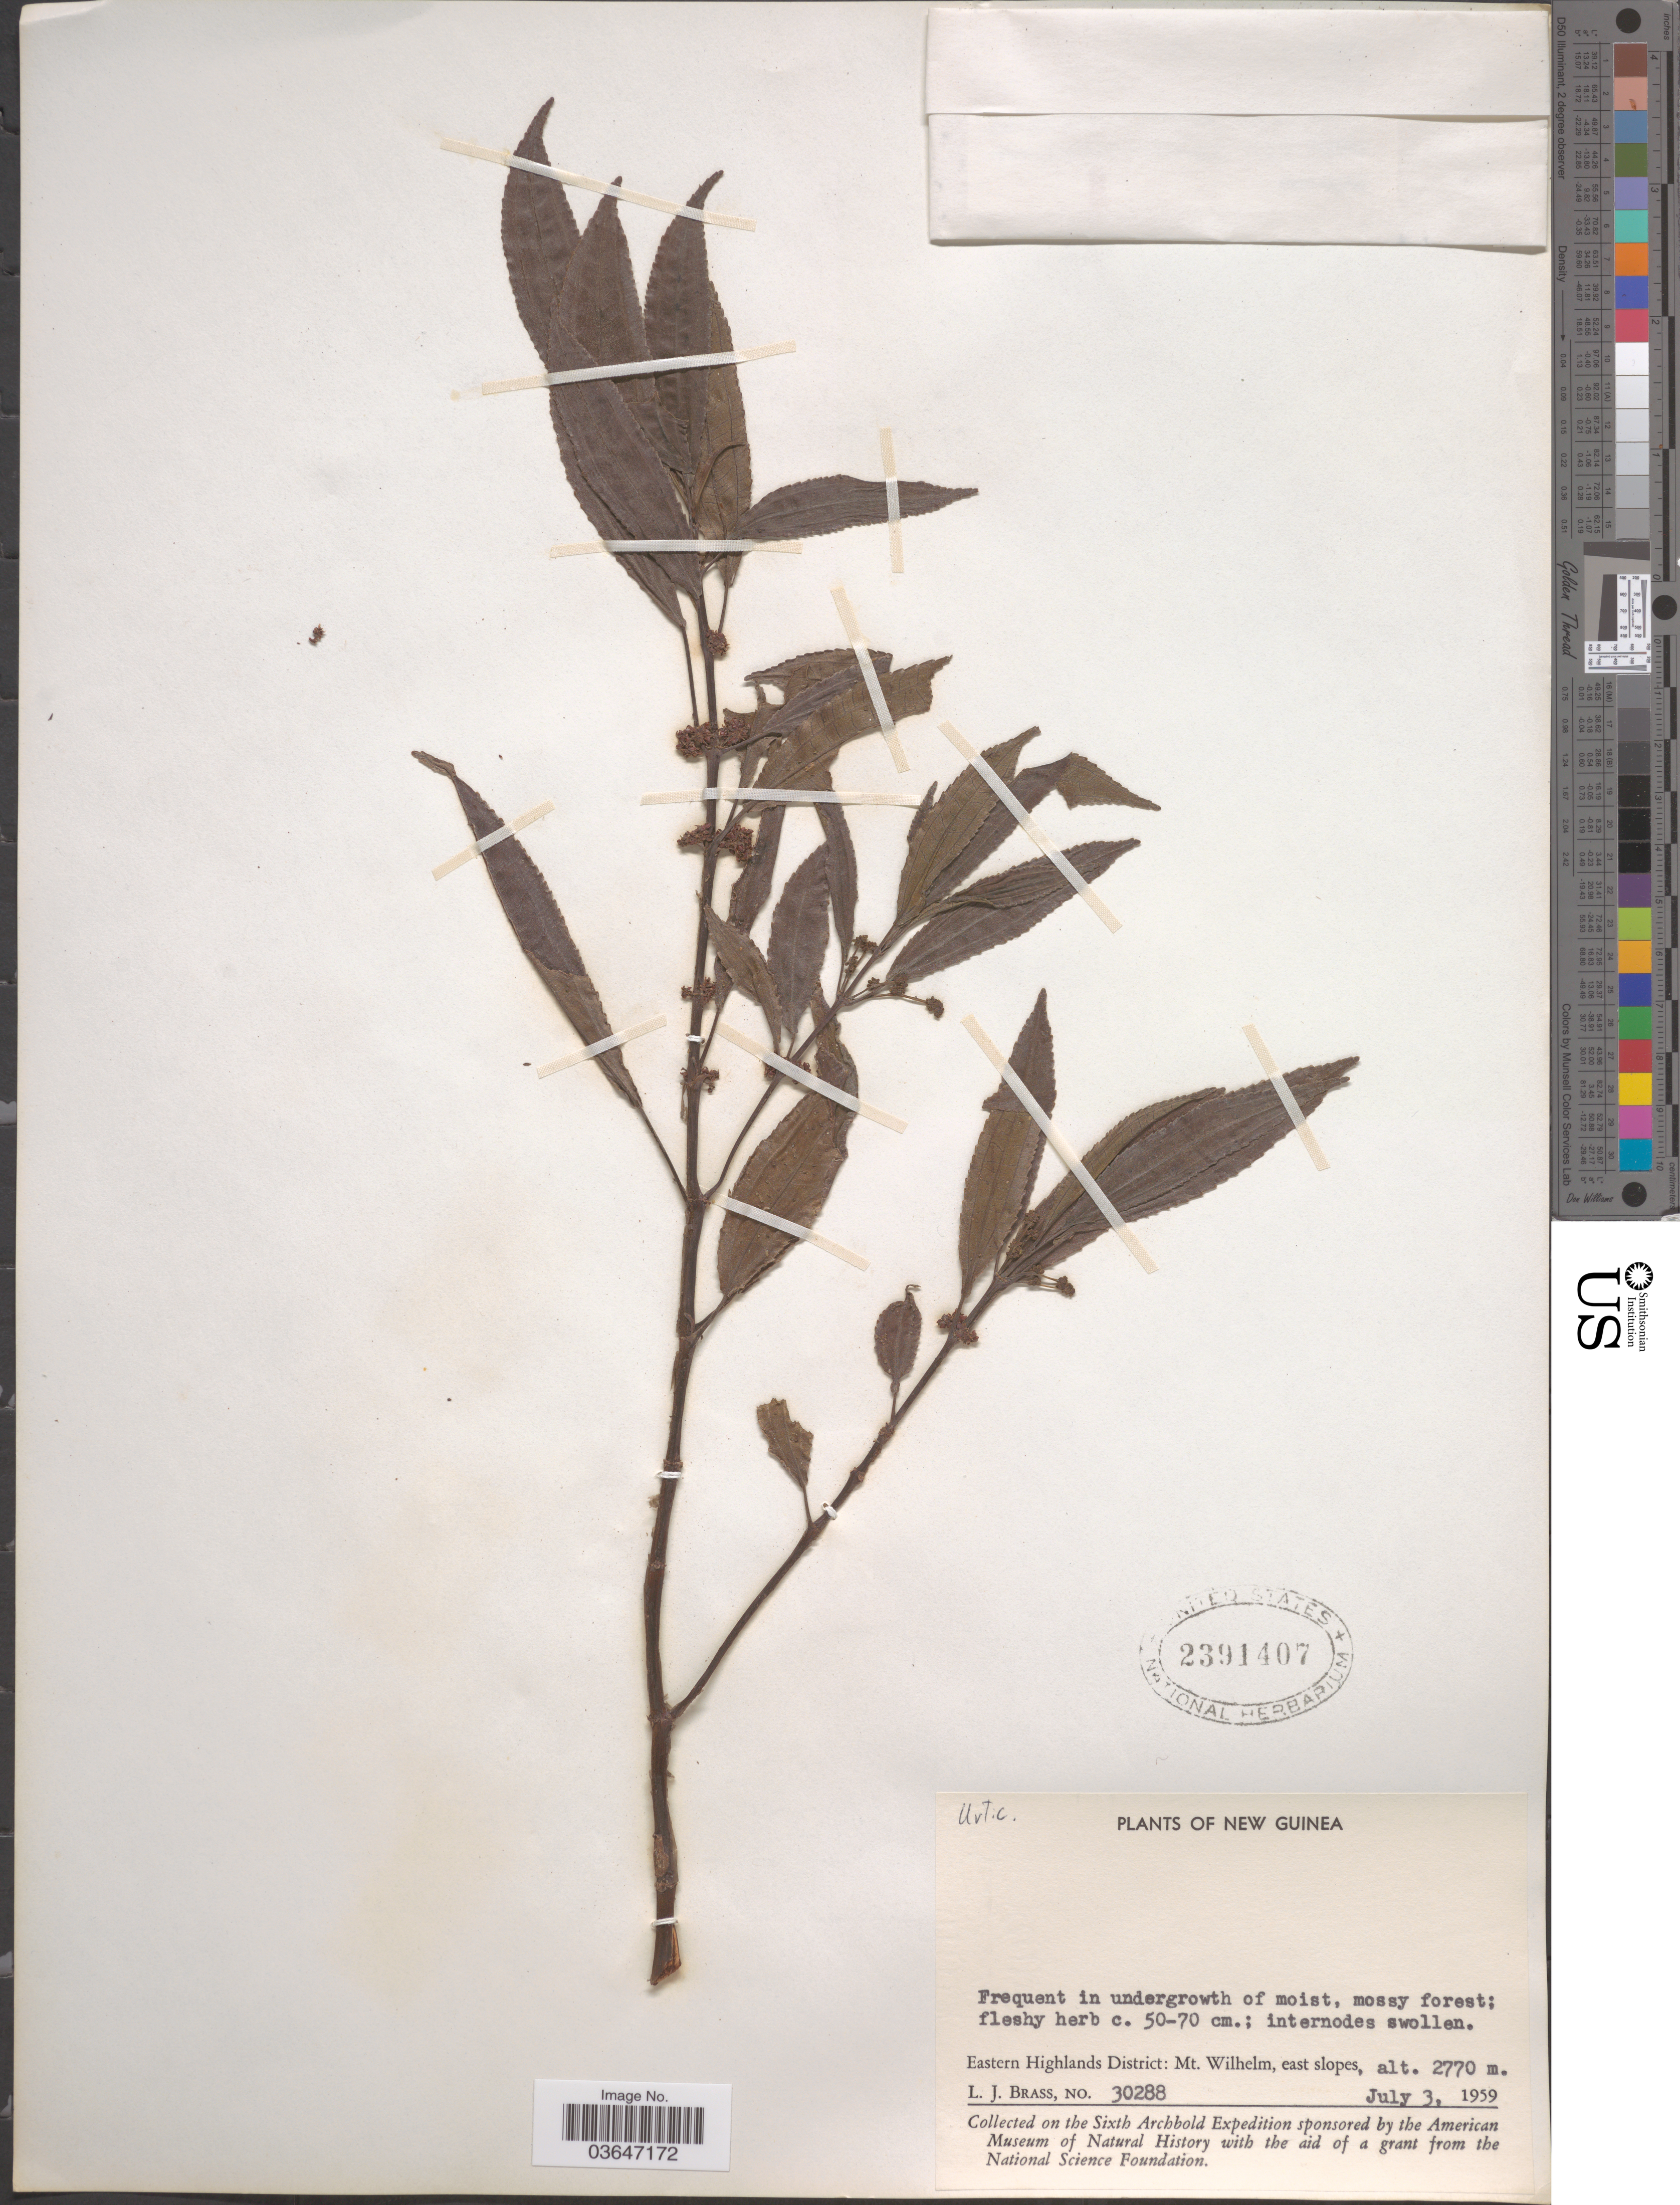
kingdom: Plantae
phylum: Tracheophyta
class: Magnoliopsida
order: Proteales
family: Proteaceae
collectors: L. J. Brass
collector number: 30288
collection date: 1959-07-03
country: Papua New Guinea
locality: New Guinea. Eastern Highlands District: Mt. Wilhelm, east slopes.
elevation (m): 2770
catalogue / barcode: US 2391407